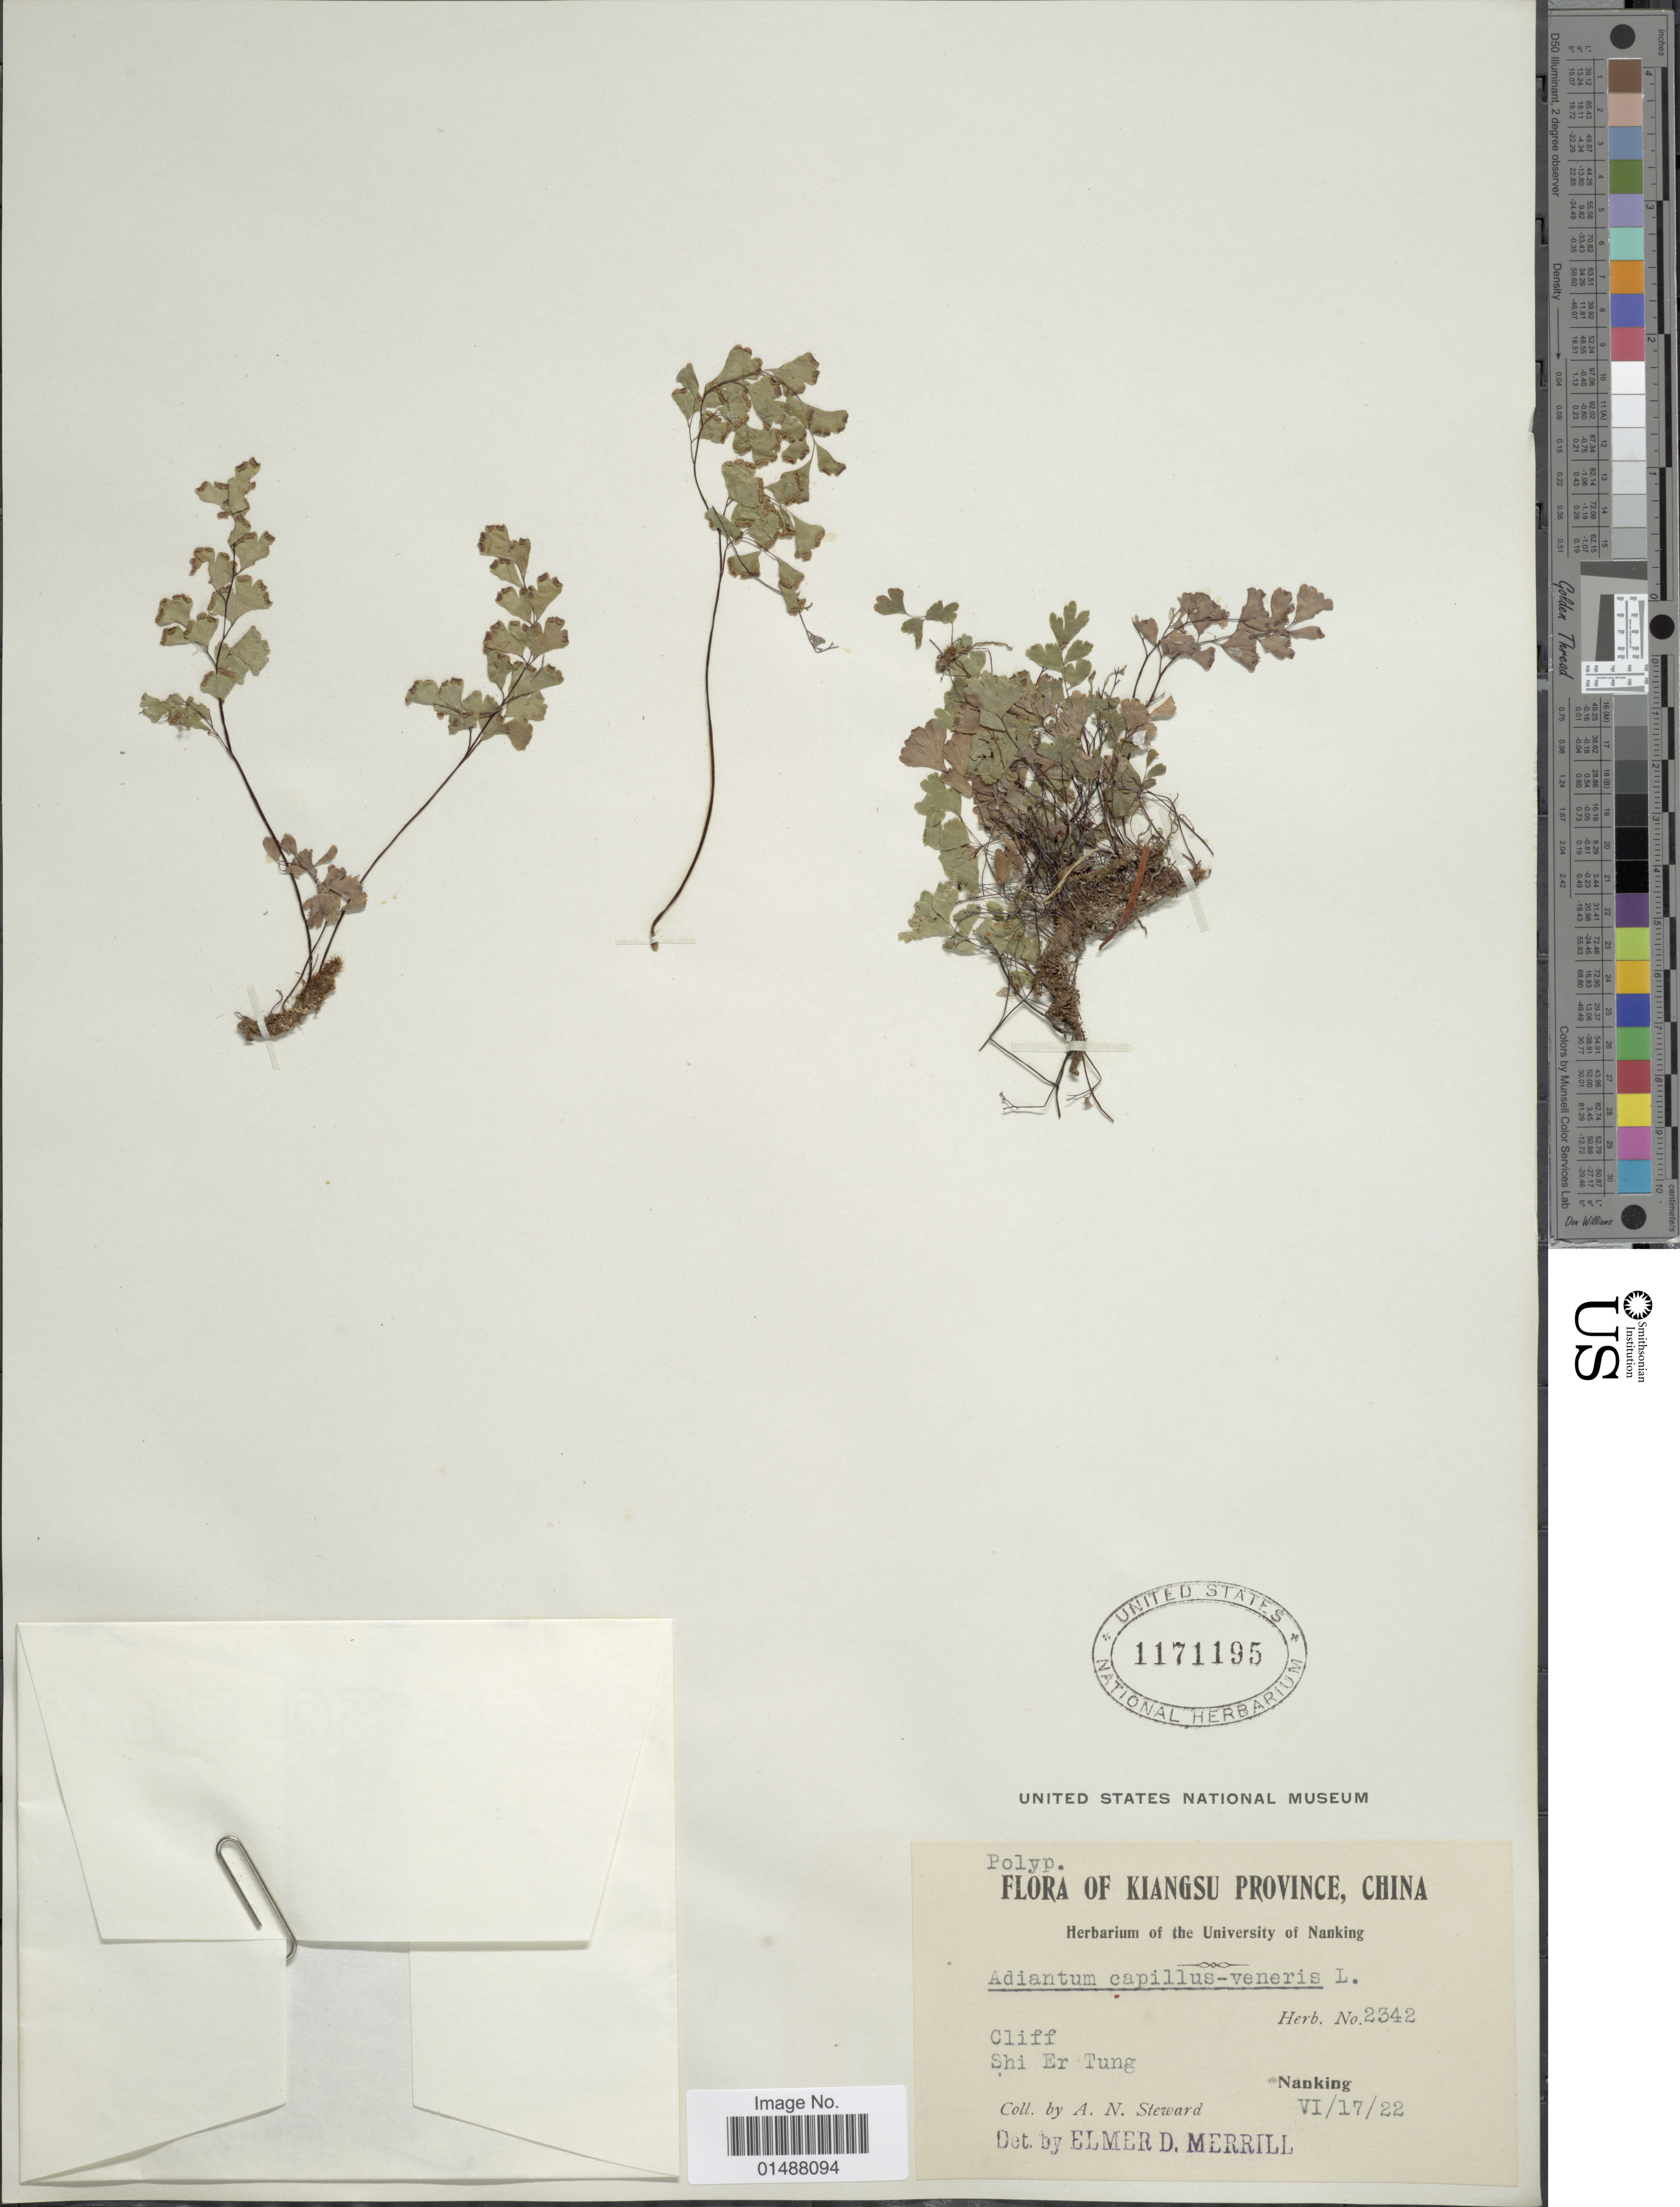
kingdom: Plantae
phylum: Tracheophyta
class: Polypodiopsida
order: Polypodiales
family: Pteridaceae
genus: Adiantum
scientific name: Adiantum capillus-veneris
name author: L.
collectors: A. N. Steward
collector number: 2342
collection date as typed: Transcribed d/m/y: 17/6/22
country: China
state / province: Jiangsu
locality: Kiangsu Province, Shi Er Tung, Nanking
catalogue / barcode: US 1171195